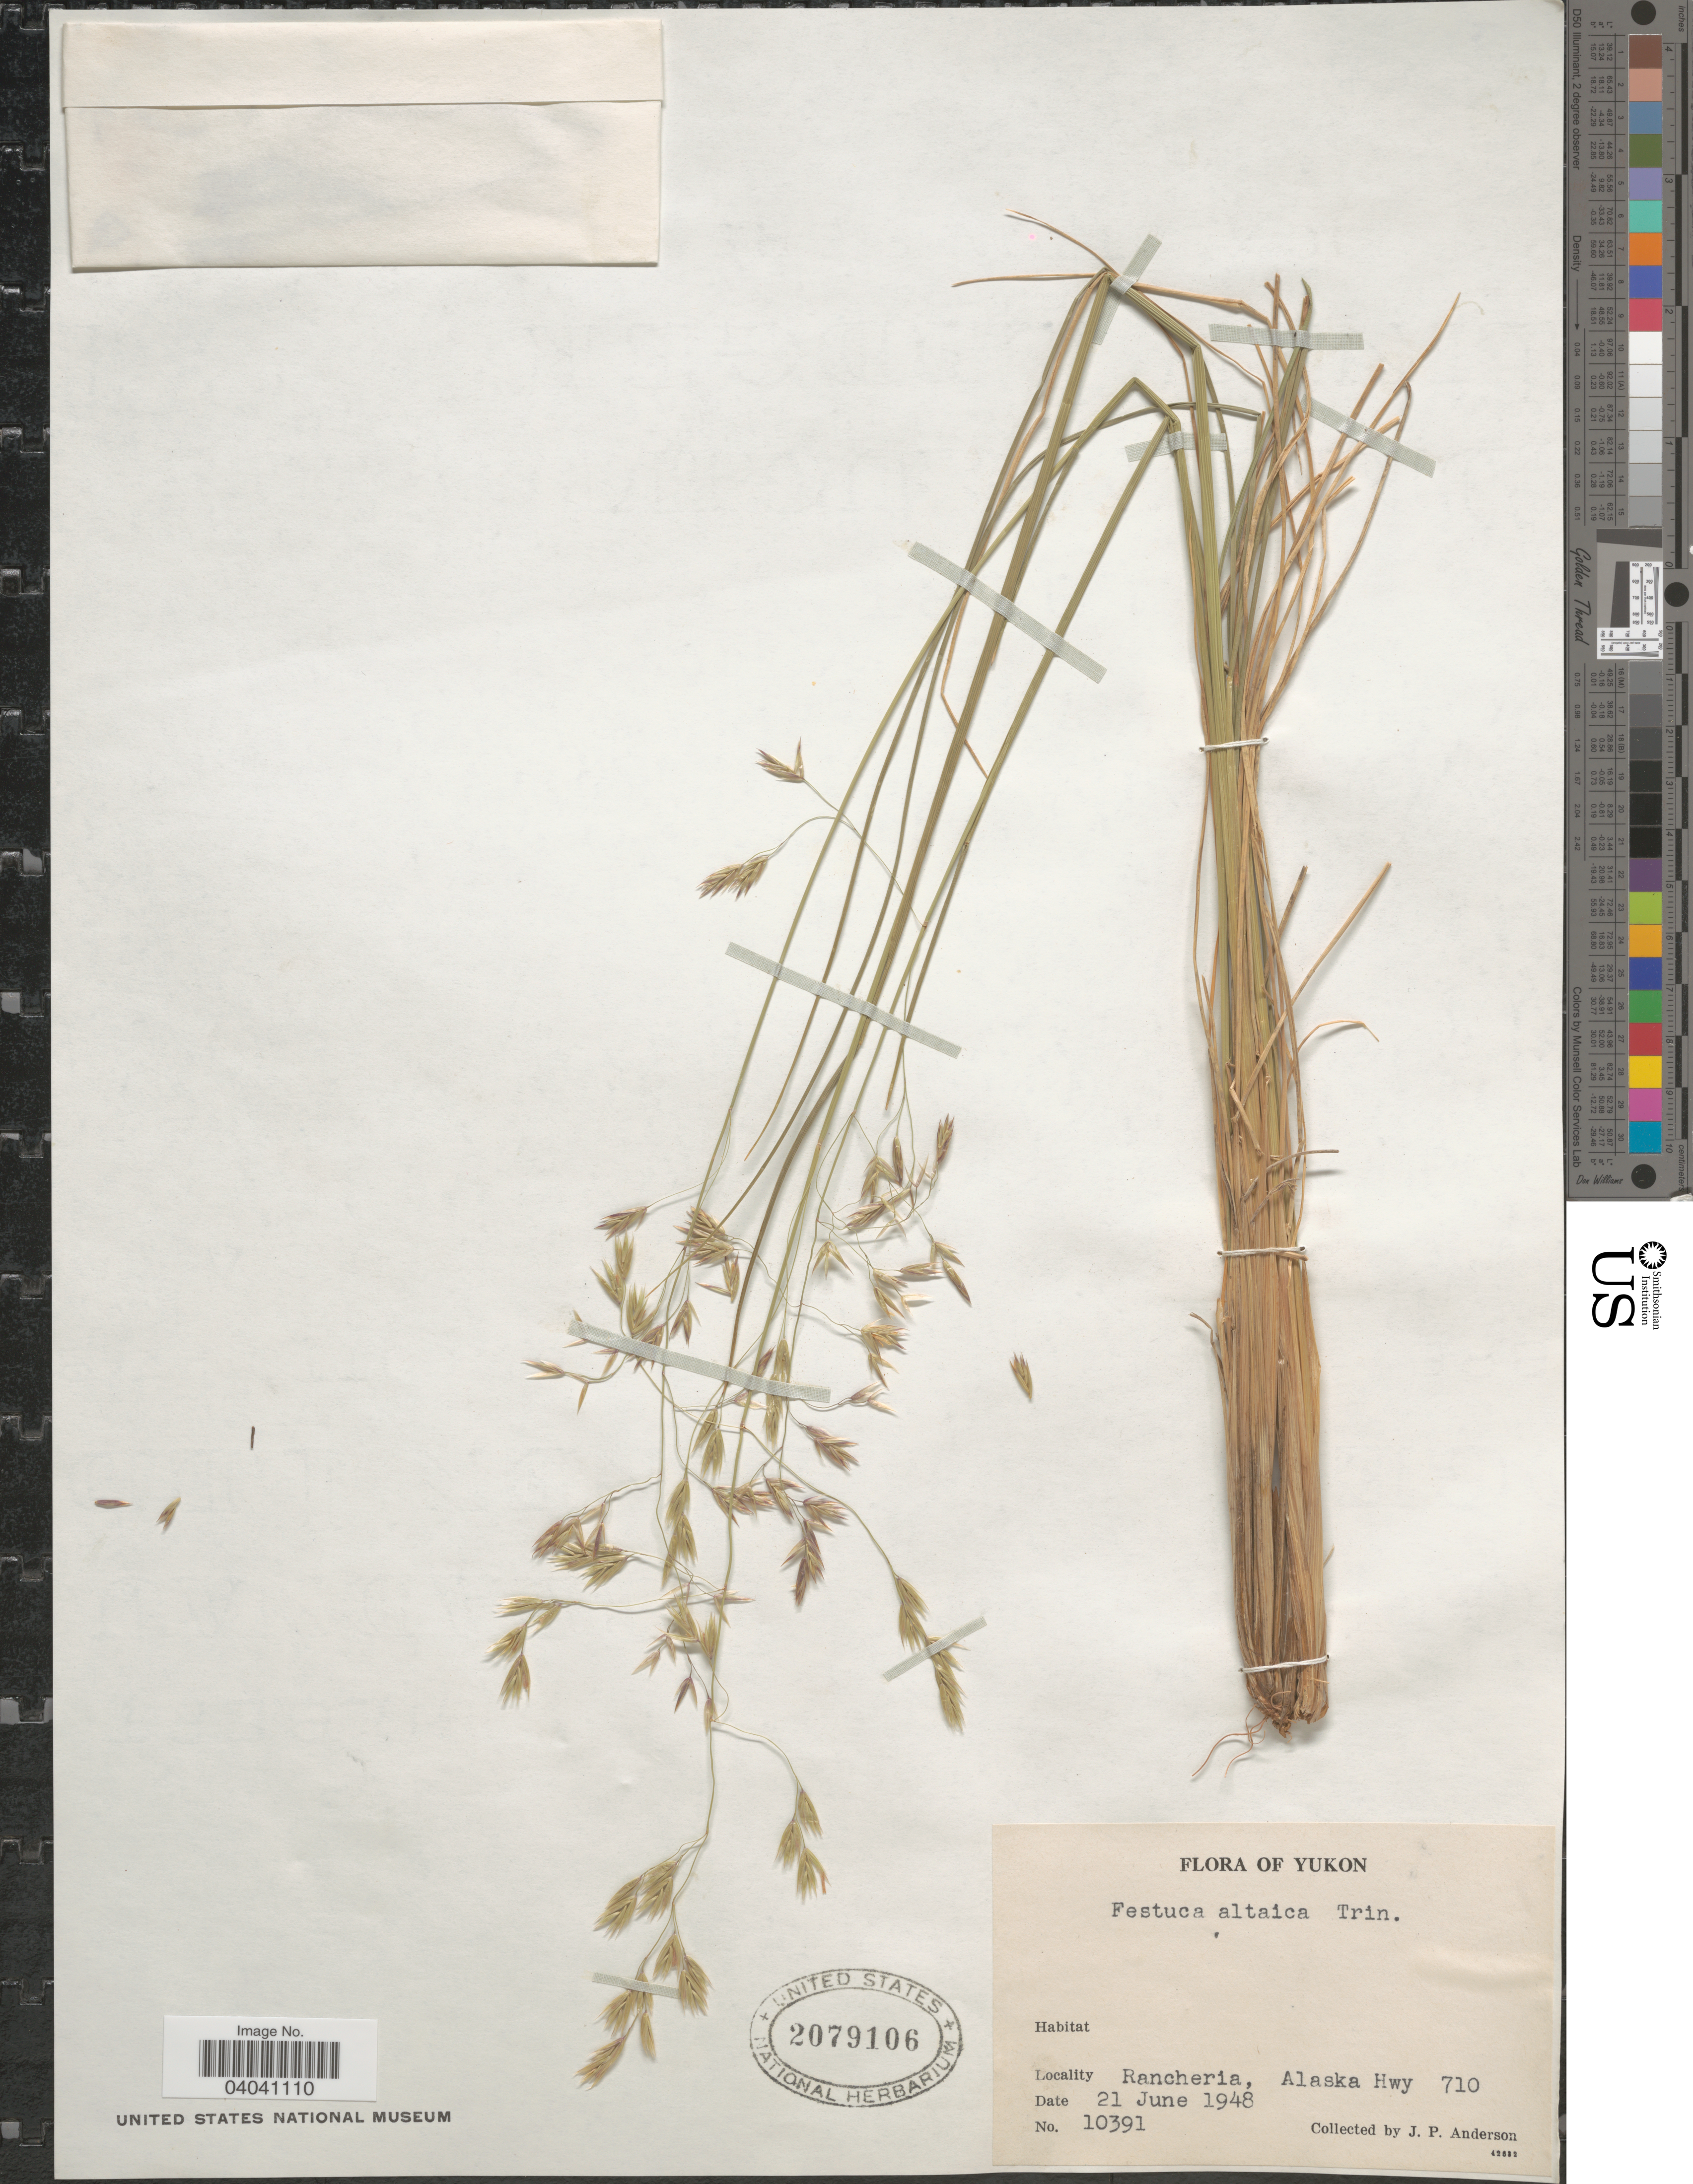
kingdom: Plantae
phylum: Tracheophyta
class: Liliopsida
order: Poales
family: Poaceae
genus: Festuca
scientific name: Festuca altaica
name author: Trin.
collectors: J. P. Anderson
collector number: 10391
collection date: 1948-06-21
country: Canada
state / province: Yukon Territory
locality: Rancheria, Alaska Hwy 710.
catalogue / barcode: US 2079106